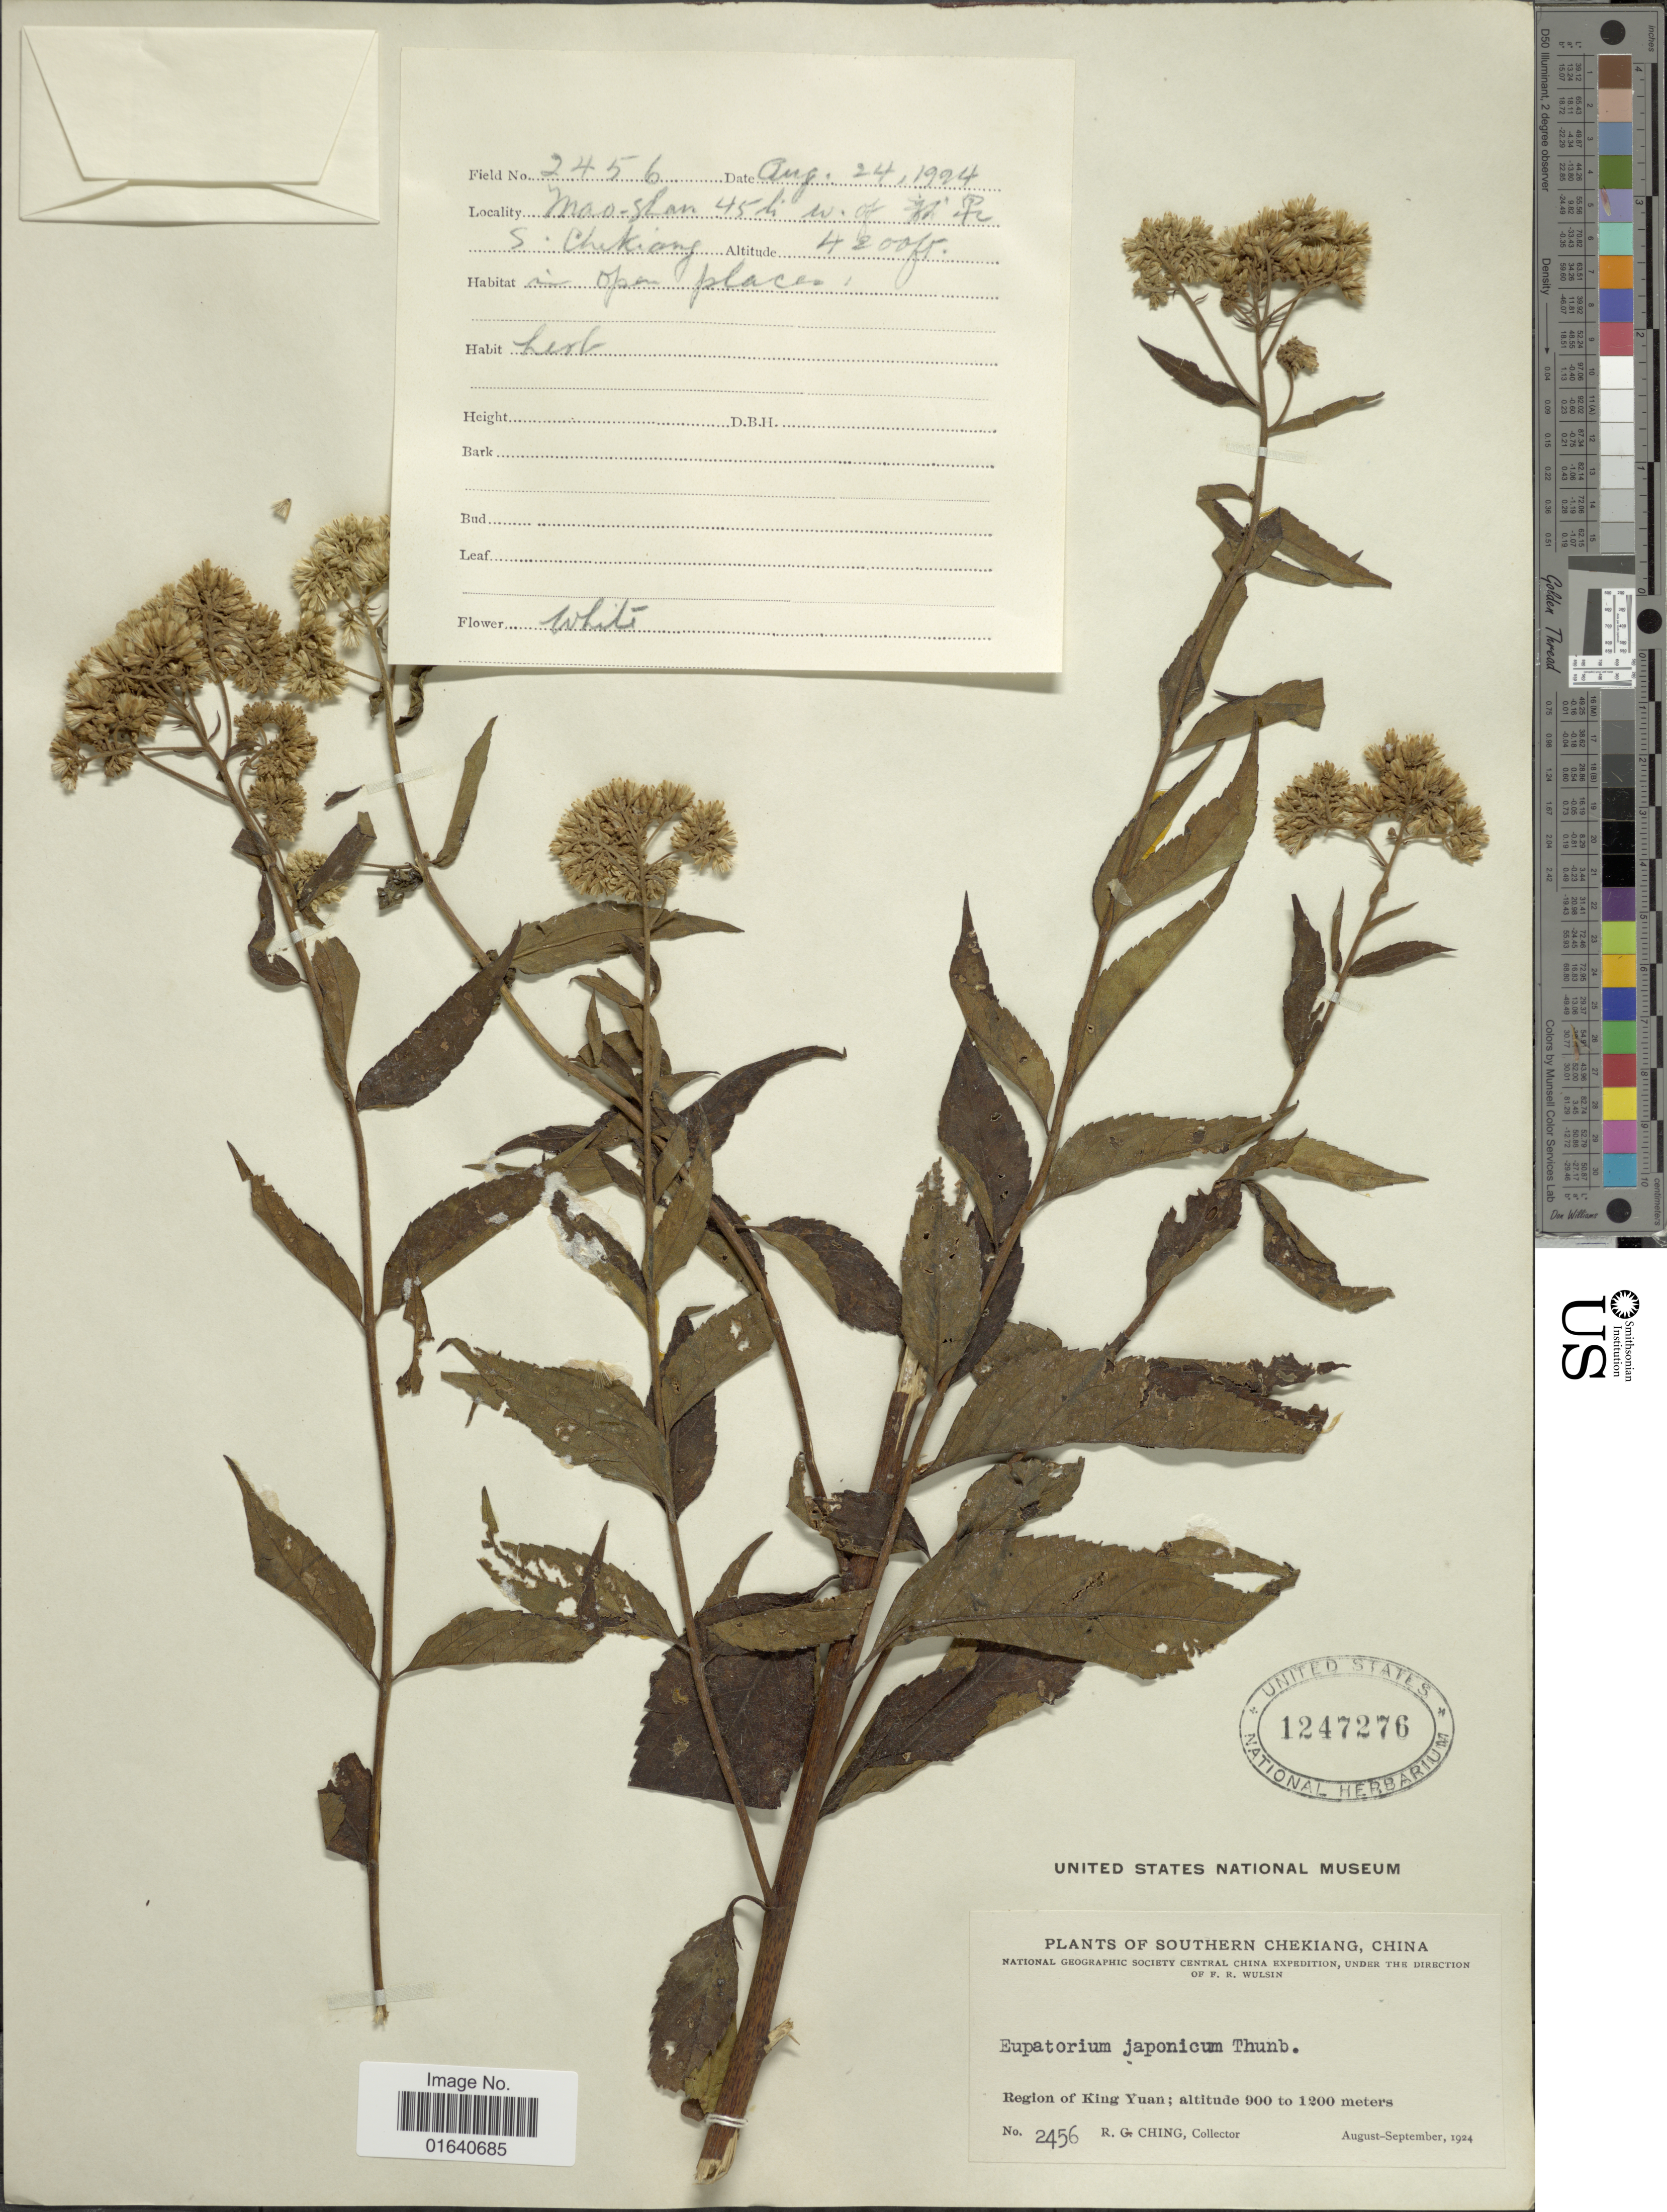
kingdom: Plantae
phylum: Tracheophyta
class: Magnoliopsida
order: Asterales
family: Asteraceae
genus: Eupatorium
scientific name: Eupatorium japonicum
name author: Thunb.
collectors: R. C. Ching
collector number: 2456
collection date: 1924-09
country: China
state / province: Zhejiang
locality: Southern Chekian, Region of King Yuan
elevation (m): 900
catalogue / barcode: US 1247276